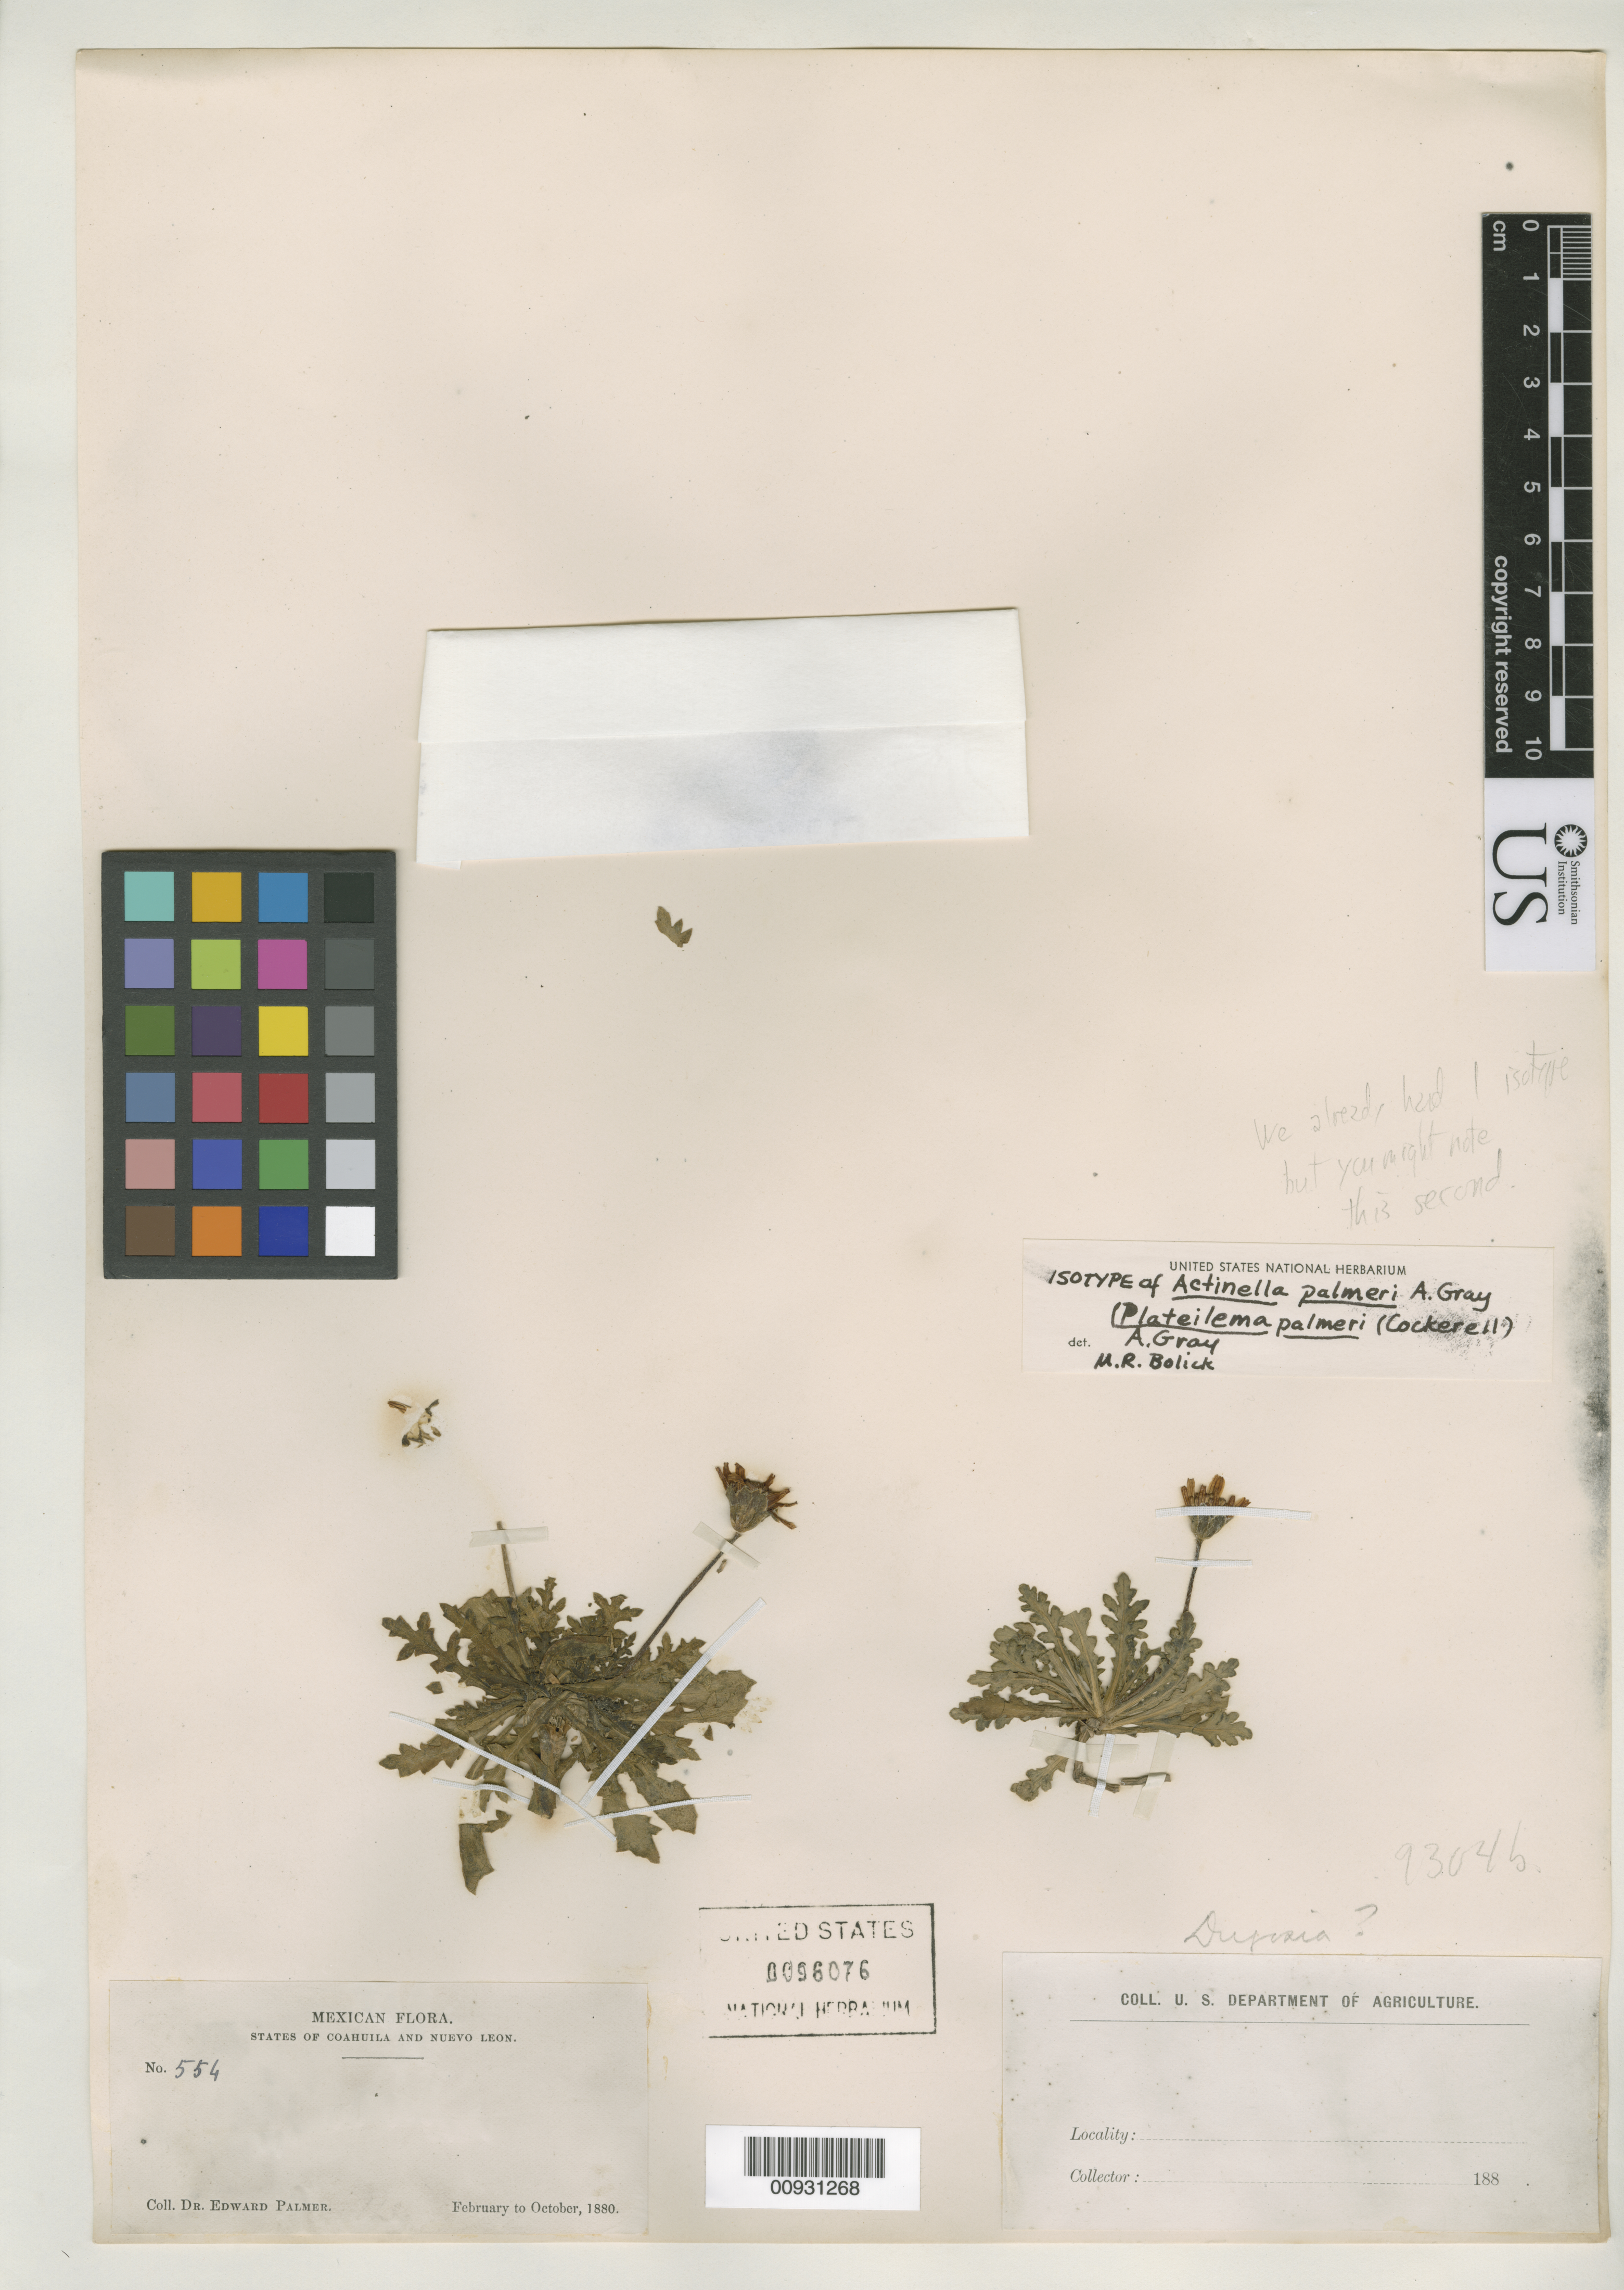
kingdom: Plantae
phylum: Tracheophyta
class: Magnoliopsida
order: Asterales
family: Asteraceae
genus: Actinella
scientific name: Actinella palmeri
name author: A. Gray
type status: Isotype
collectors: E. Palmer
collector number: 554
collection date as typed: Feb 1880 to -- Oct 1880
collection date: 1880-02/1880-10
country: Mexico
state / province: Coahuila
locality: Coahuila and Nuevo Leon.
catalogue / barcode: US 96076